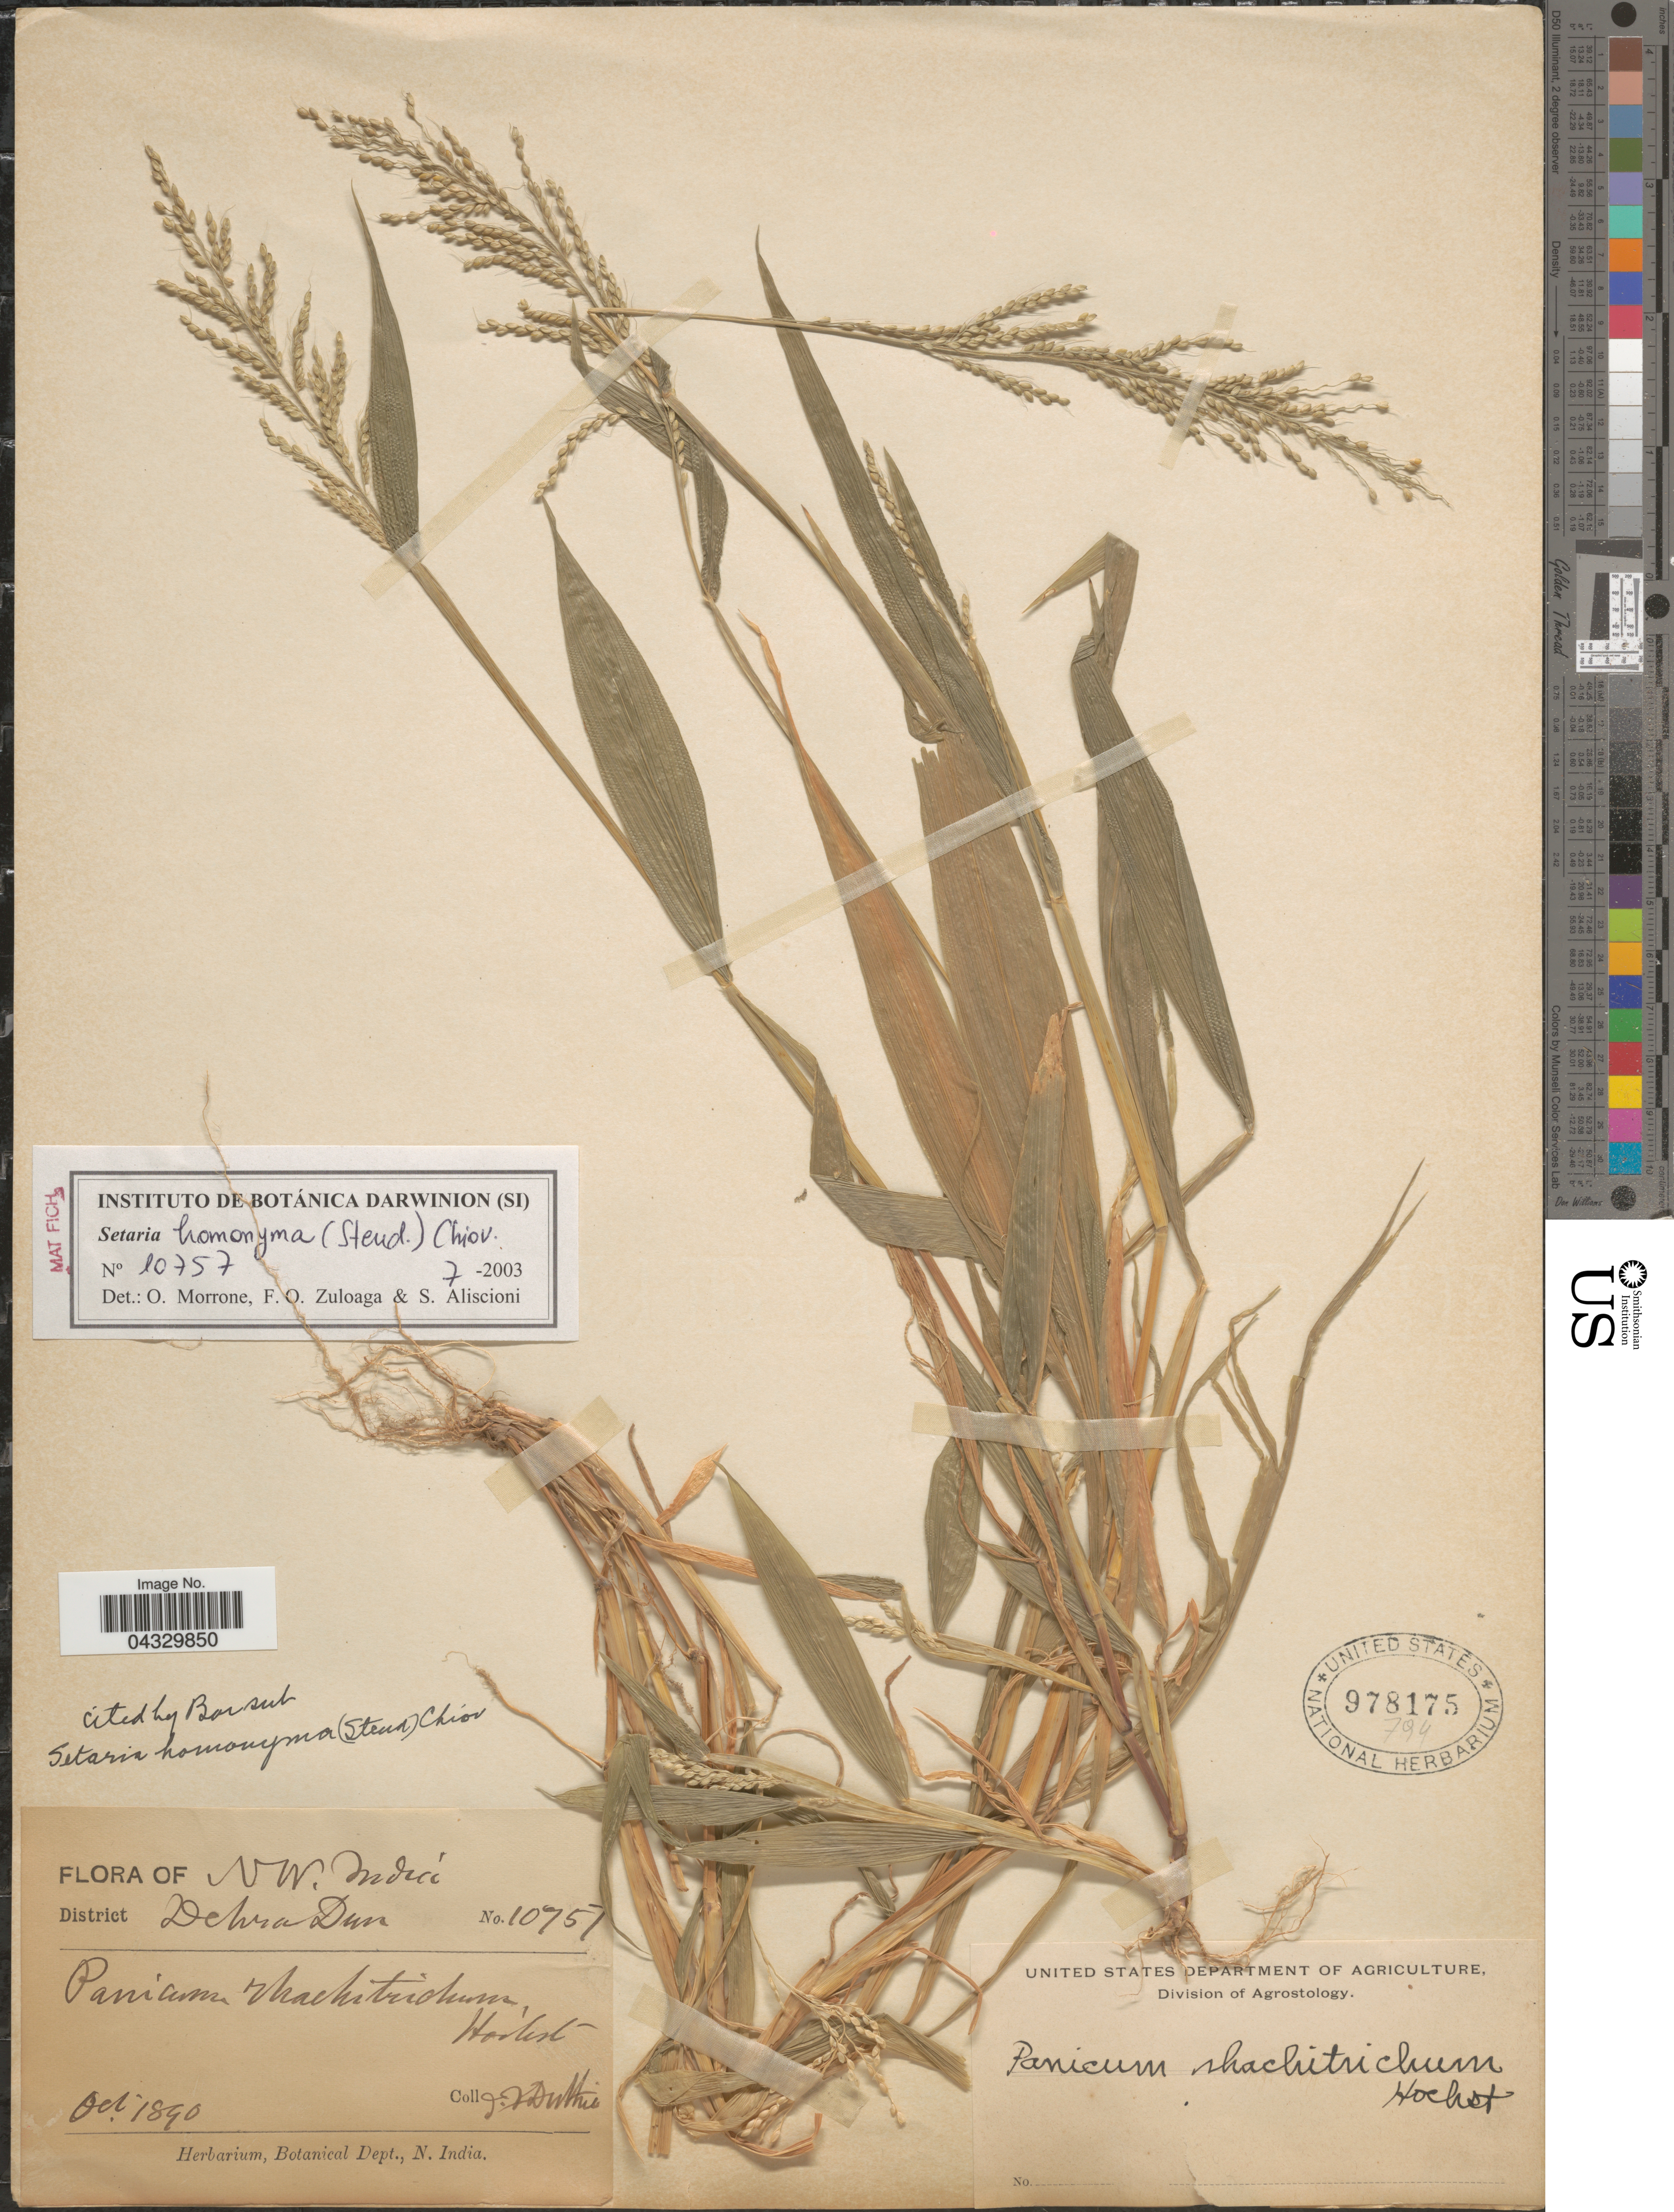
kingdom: Plantae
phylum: Tracheophyta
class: Liliopsida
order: Poales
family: Poaceae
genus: Setaria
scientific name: Setaria homonyma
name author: (Steud.) Chiov.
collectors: J. F. Duthie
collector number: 10757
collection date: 1890-10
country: India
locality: N. W. India. District Dehra Dun.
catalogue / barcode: US 978175